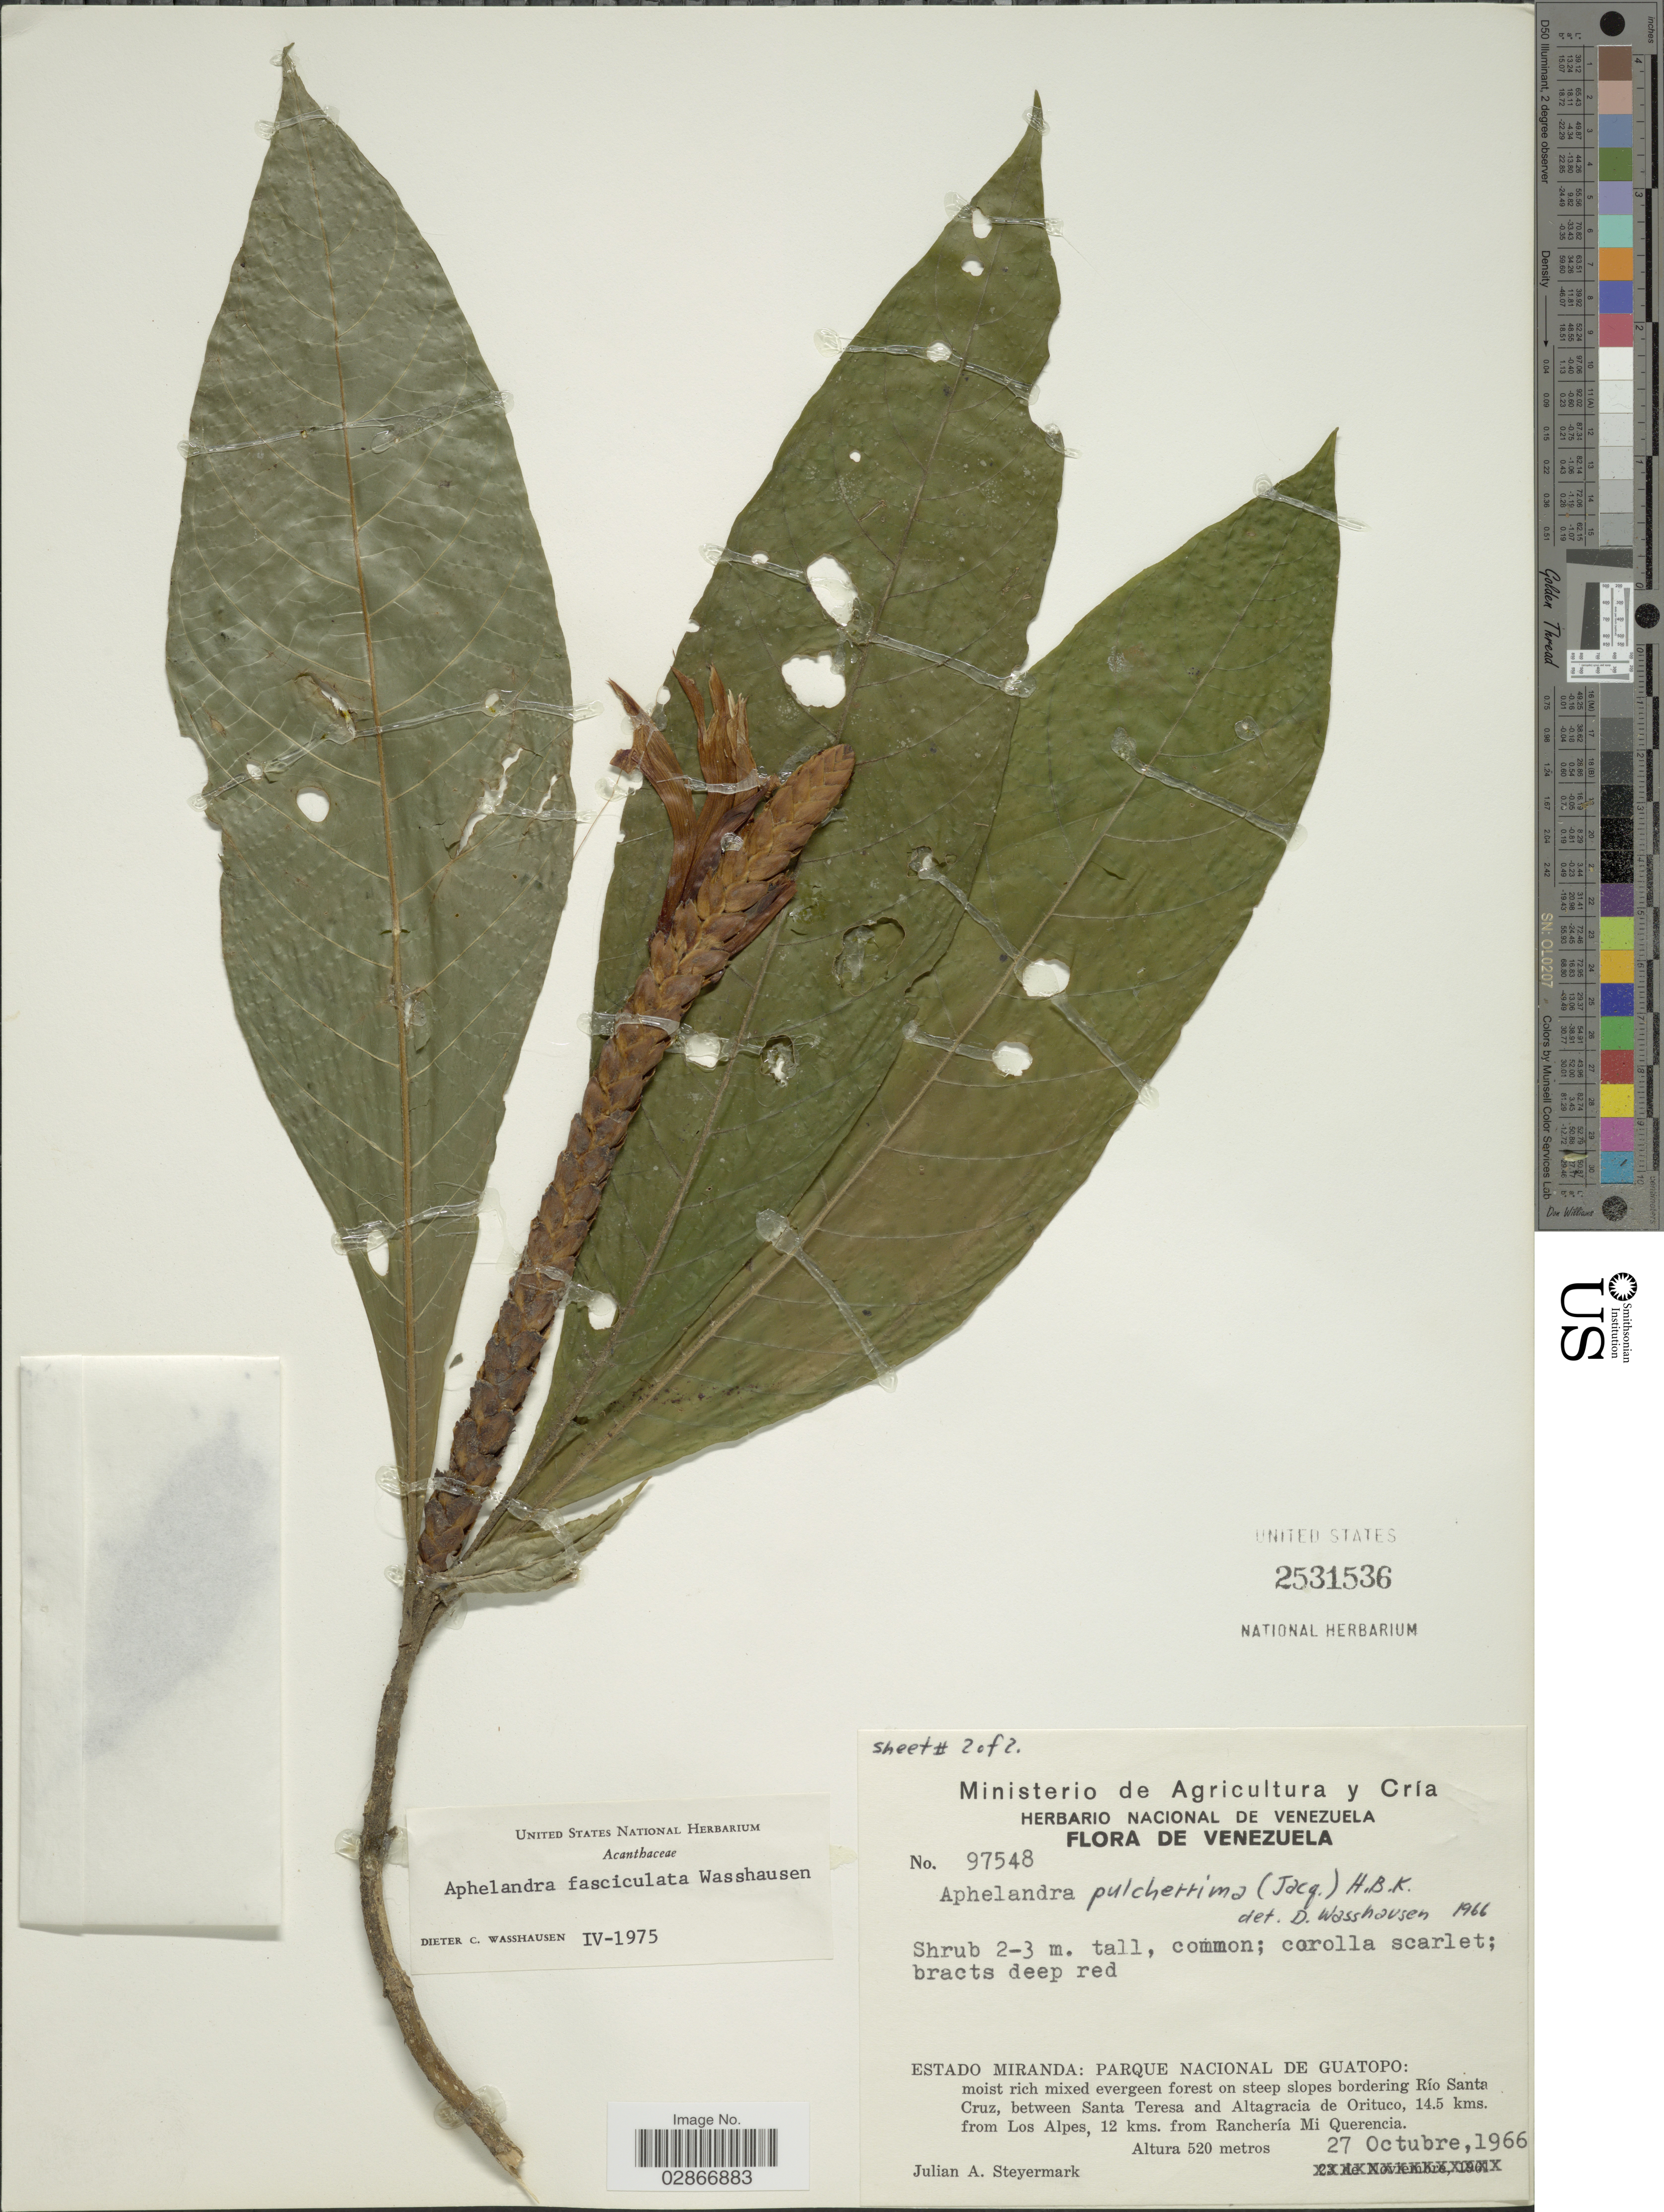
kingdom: Plantae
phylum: Tracheophyta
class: Magnoliopsida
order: Lamiales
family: Acanthaceae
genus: Aphelandra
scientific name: Aphelandra fasciculata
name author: Wassh.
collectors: J. Steyermark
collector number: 97548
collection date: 1966-10-27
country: Venezuela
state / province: Miranda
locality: Parque Nacional de Guatopo: moist rich mixed evergreen forest on steep slopes bordering Río Santa Cruz, between Santa Teresa and Altagracia de Orituco, 14.5 kms. from Los Alpes, 12 kms. from Ranchería Mi Querencia.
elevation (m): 520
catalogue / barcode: US 2531536